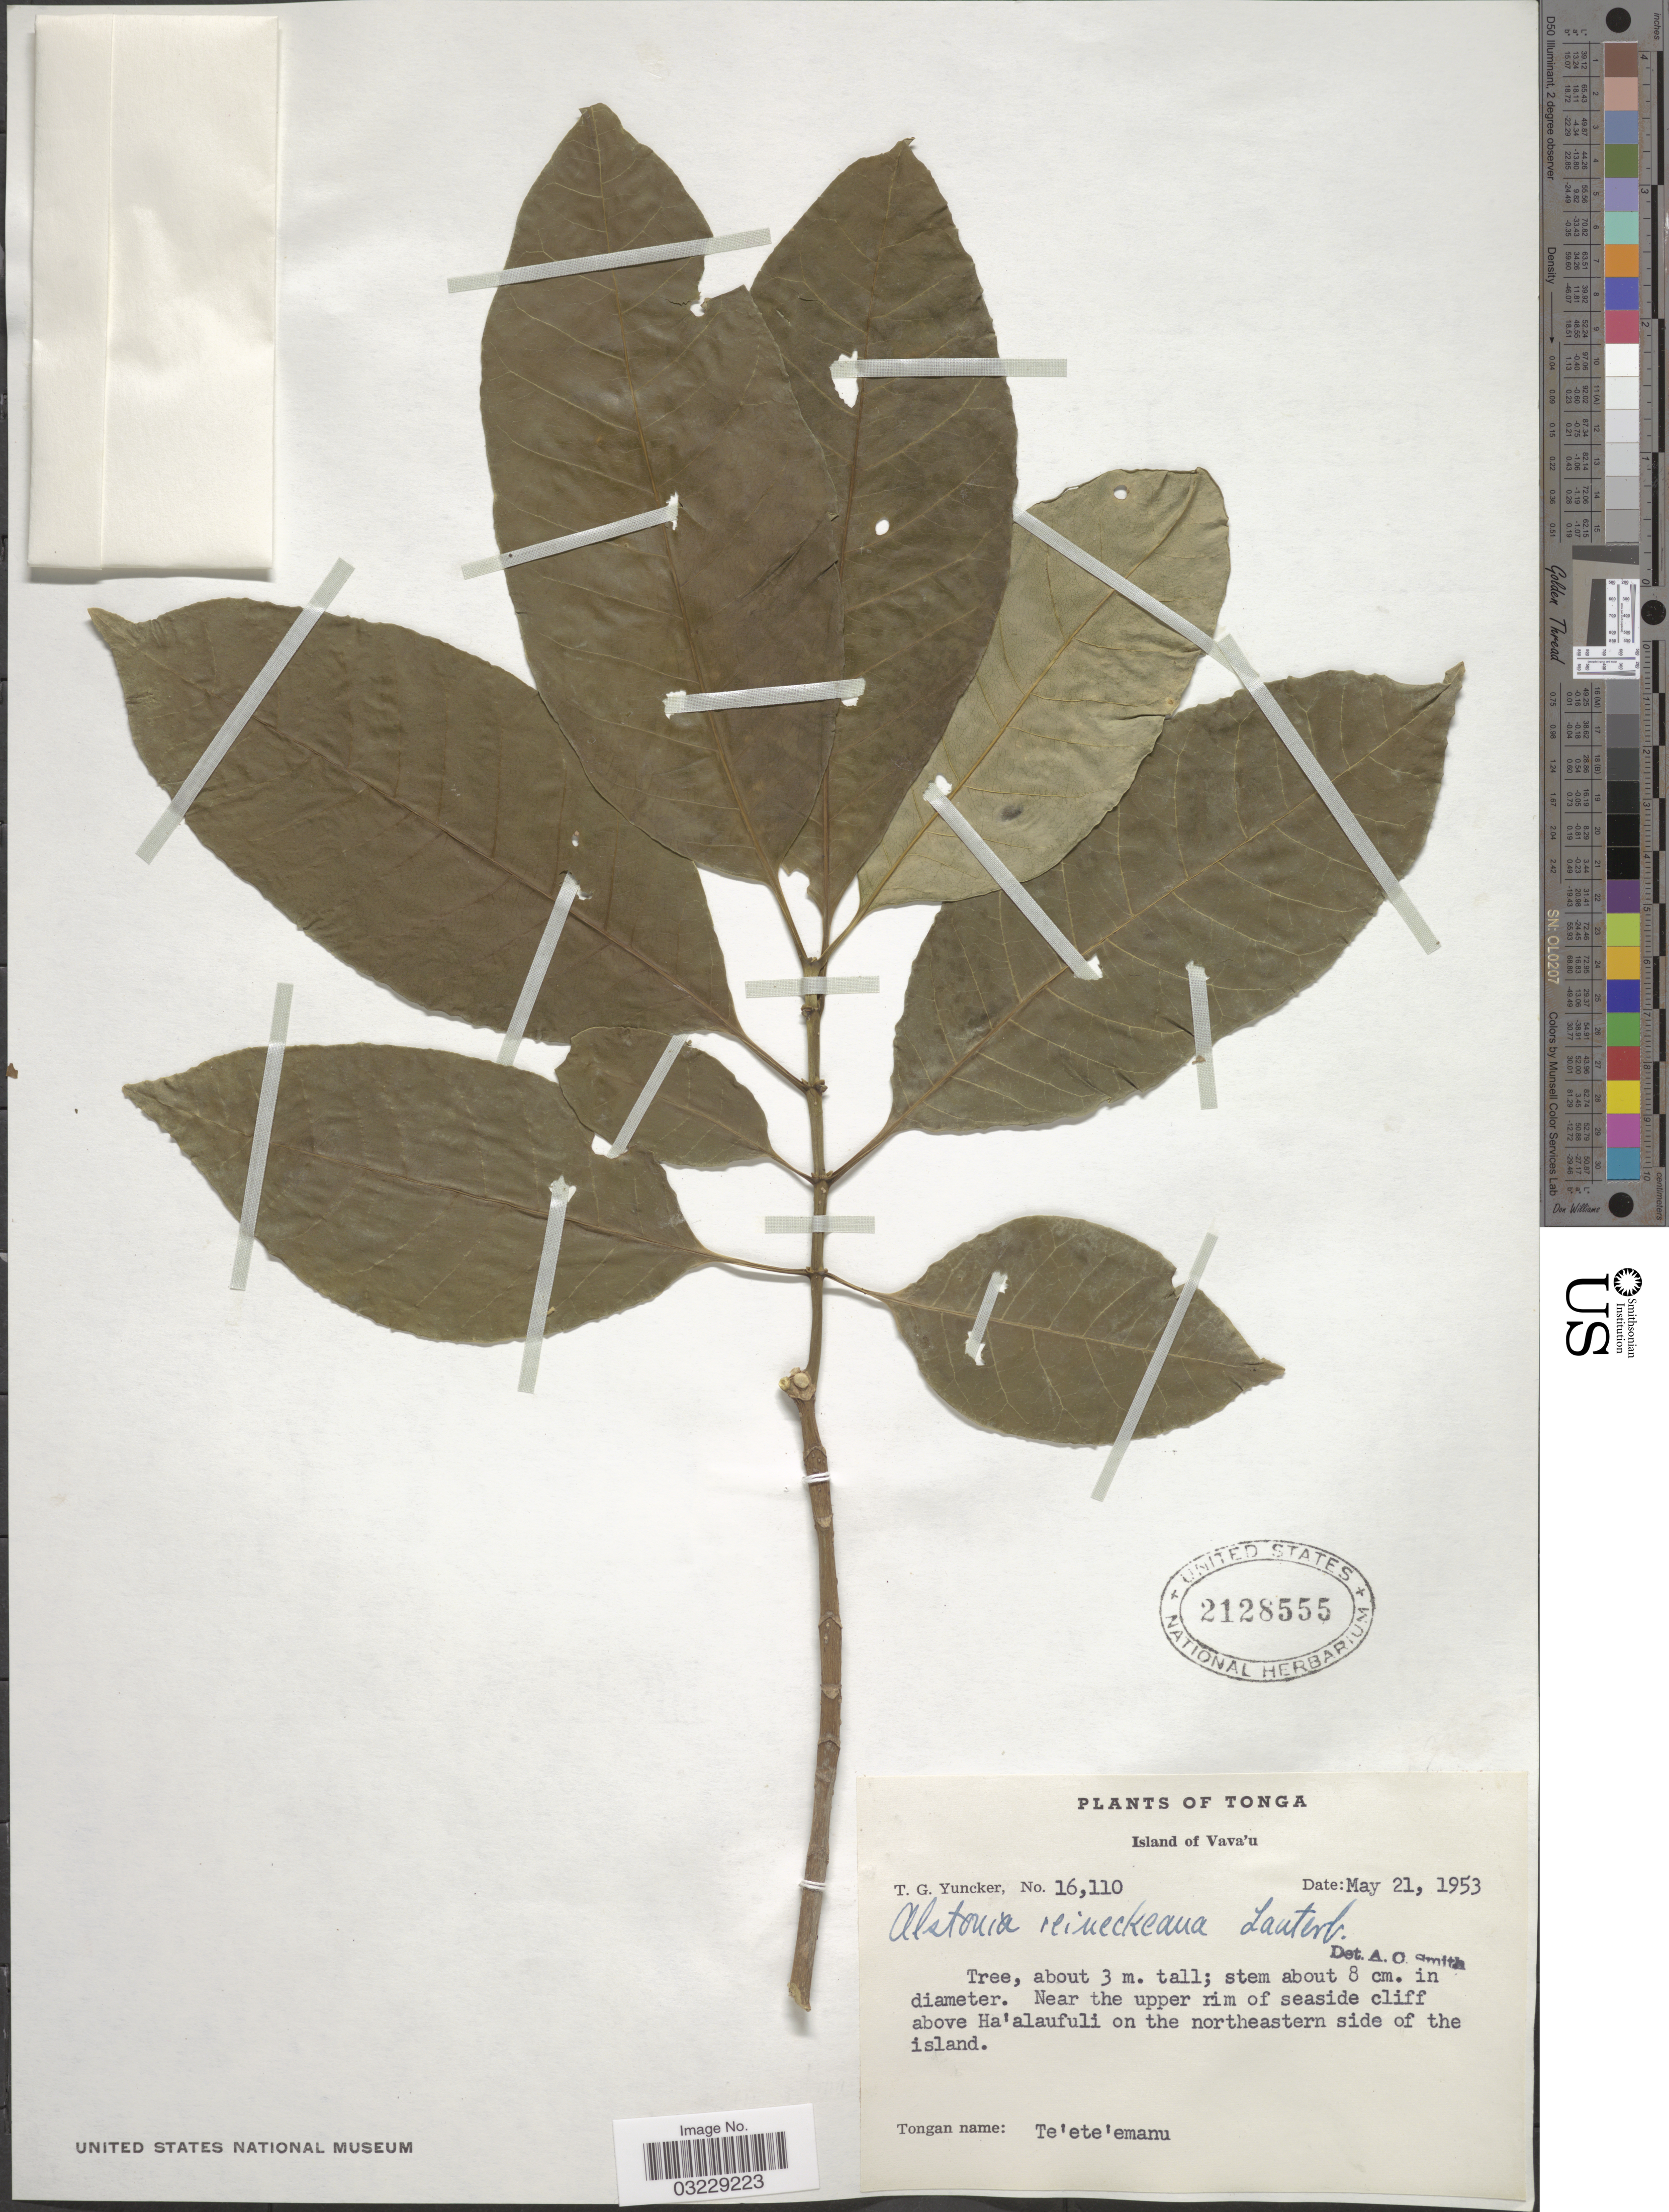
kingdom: Plantae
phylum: Tracheophyta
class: Magnoliopsida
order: Gentianales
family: Apocynaceae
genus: Alstonia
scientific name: Alstonia costata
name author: (G. Forst.) R. Br.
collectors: T. G. Yuncker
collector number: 16110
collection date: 1953-05-21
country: Tonga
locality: Island of Vava'u. near the upper rim of seaside cliff above Ha'alaufuli on the northeastern side of the island.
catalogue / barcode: US 2128555